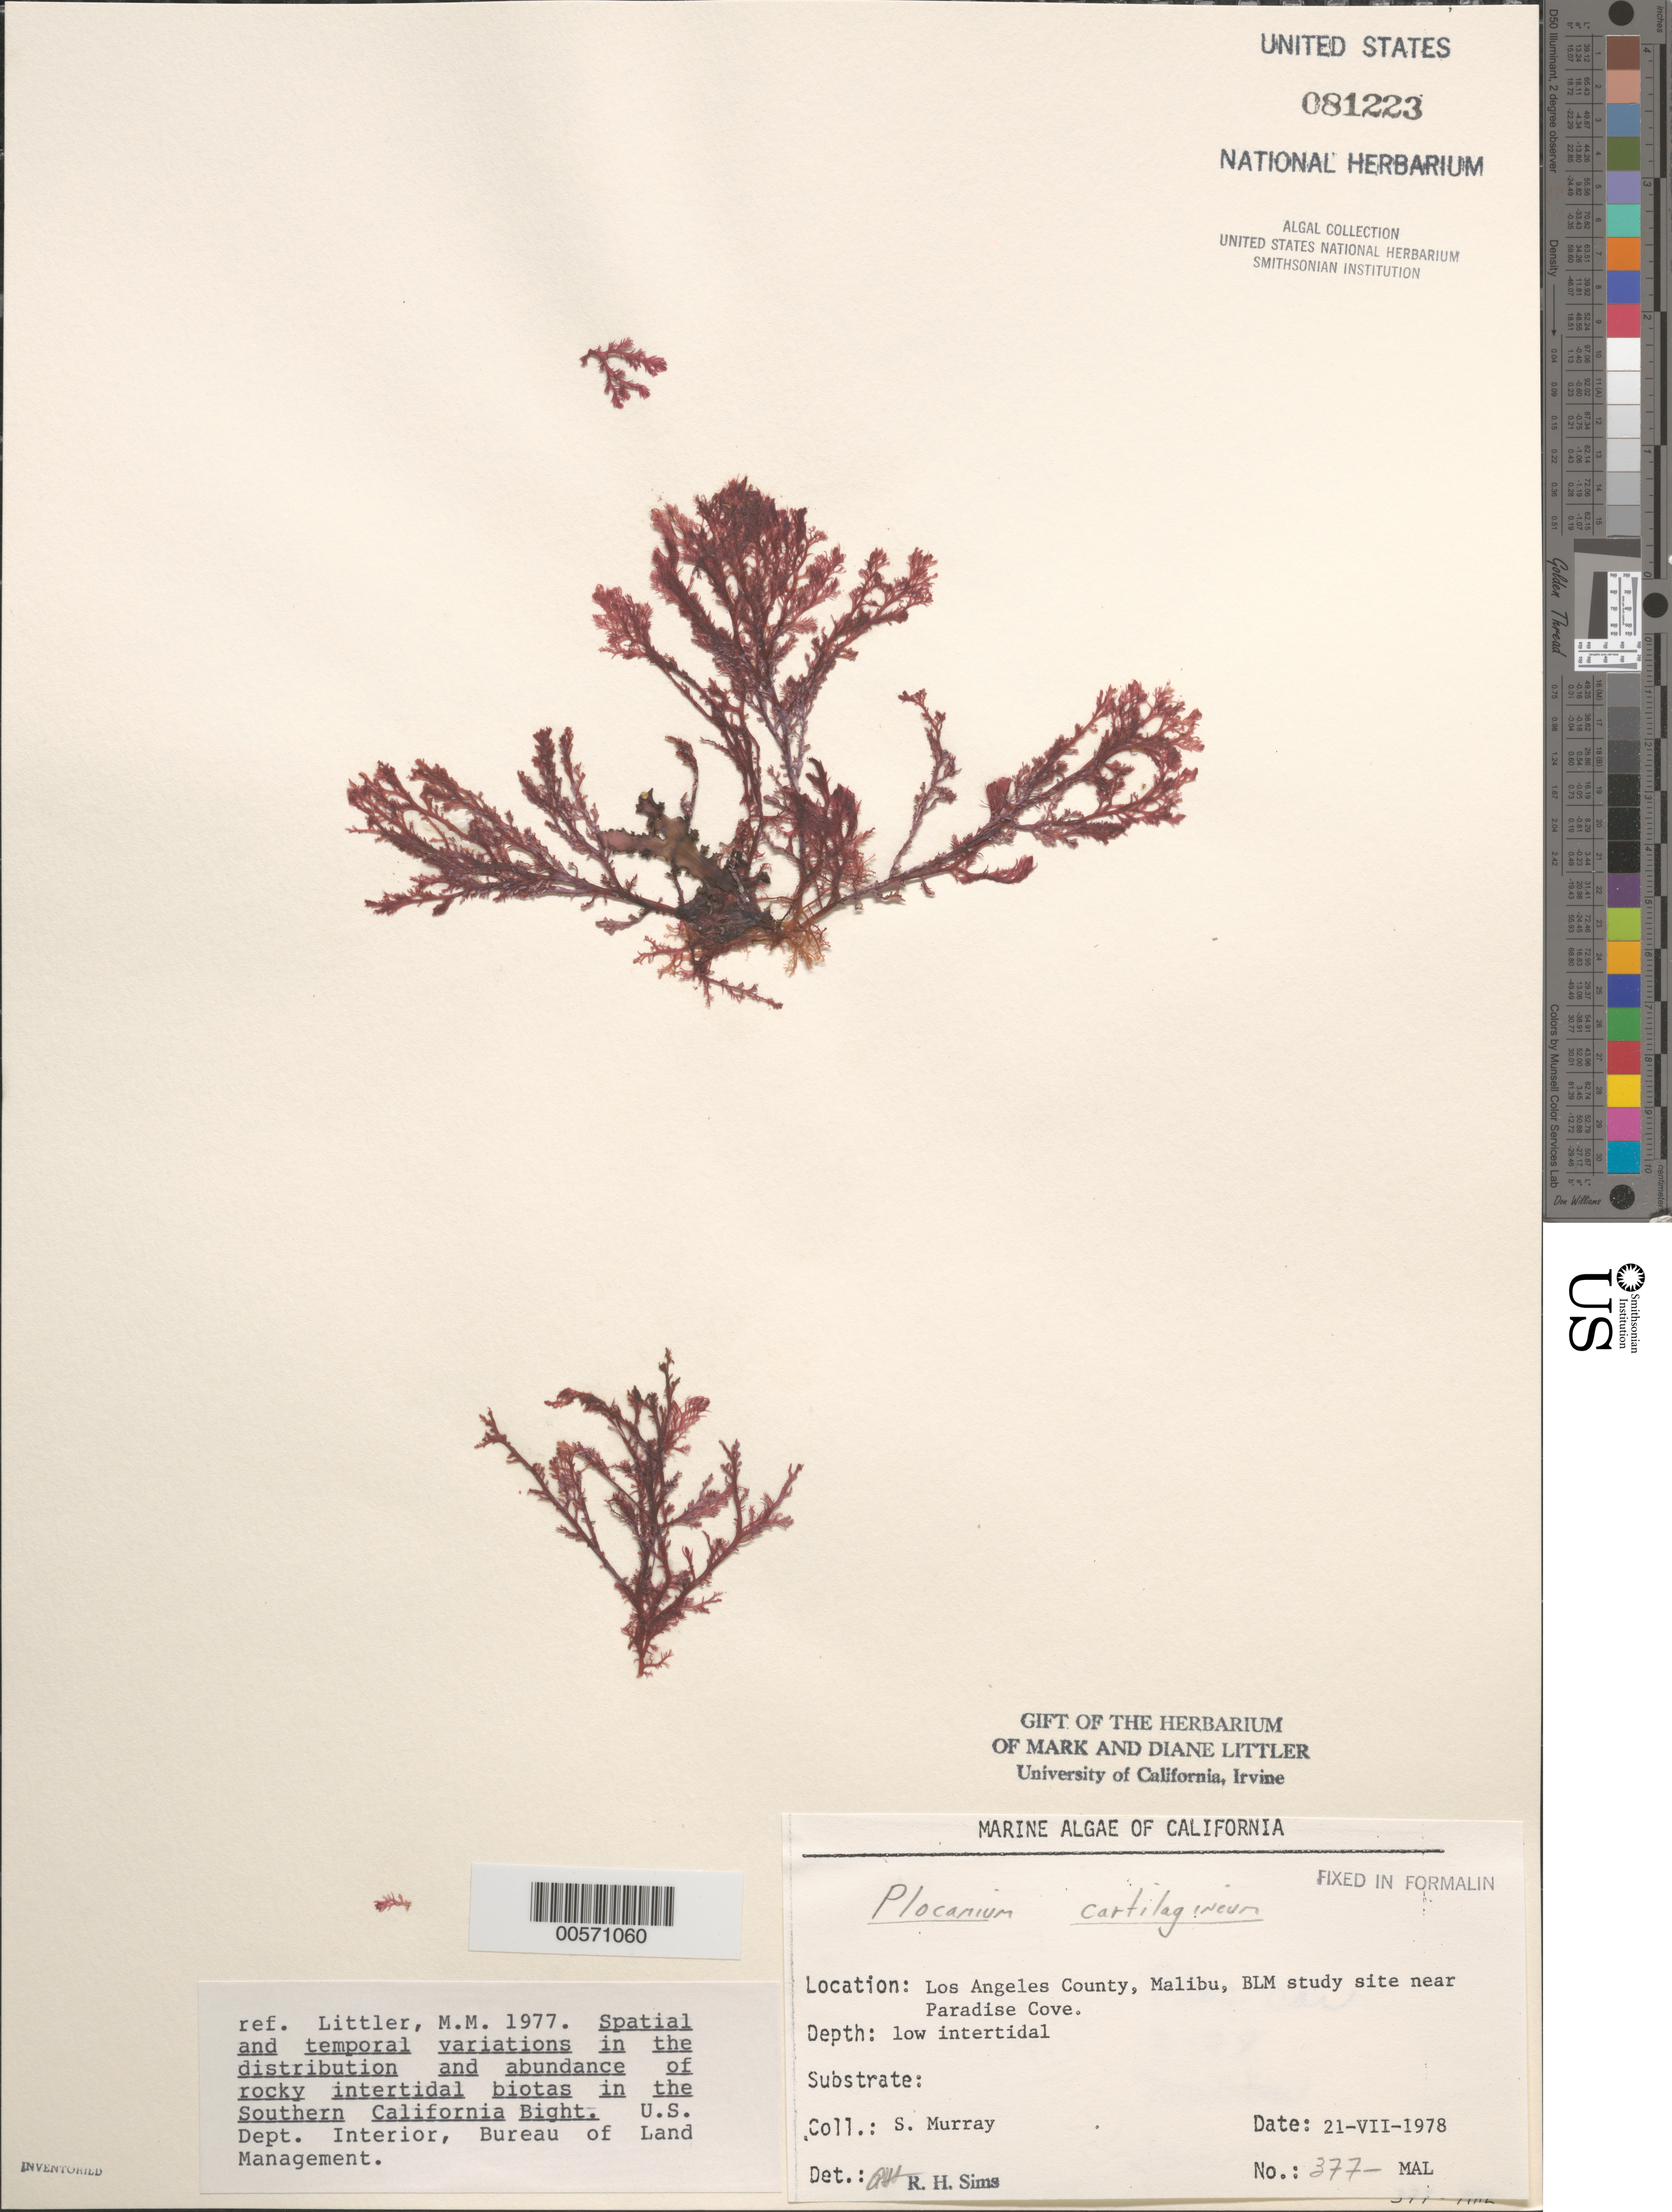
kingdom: Plantae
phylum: Rhodophyta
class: Florideophyceae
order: Plocamiales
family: Plocamiaceae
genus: Plocamium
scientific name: Plocamium cartilagineum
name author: (L.) P.S. Dixon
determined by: Sims, Robert H.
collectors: S. N. Murray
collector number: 377-mal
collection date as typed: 21 Jul 1978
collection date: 1978-07-21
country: United States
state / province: California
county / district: Los Angeles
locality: Malibu, near Paradise Cove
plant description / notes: BLM-SOCALBIGHT Rocky Intertidal Survey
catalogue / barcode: US 81223